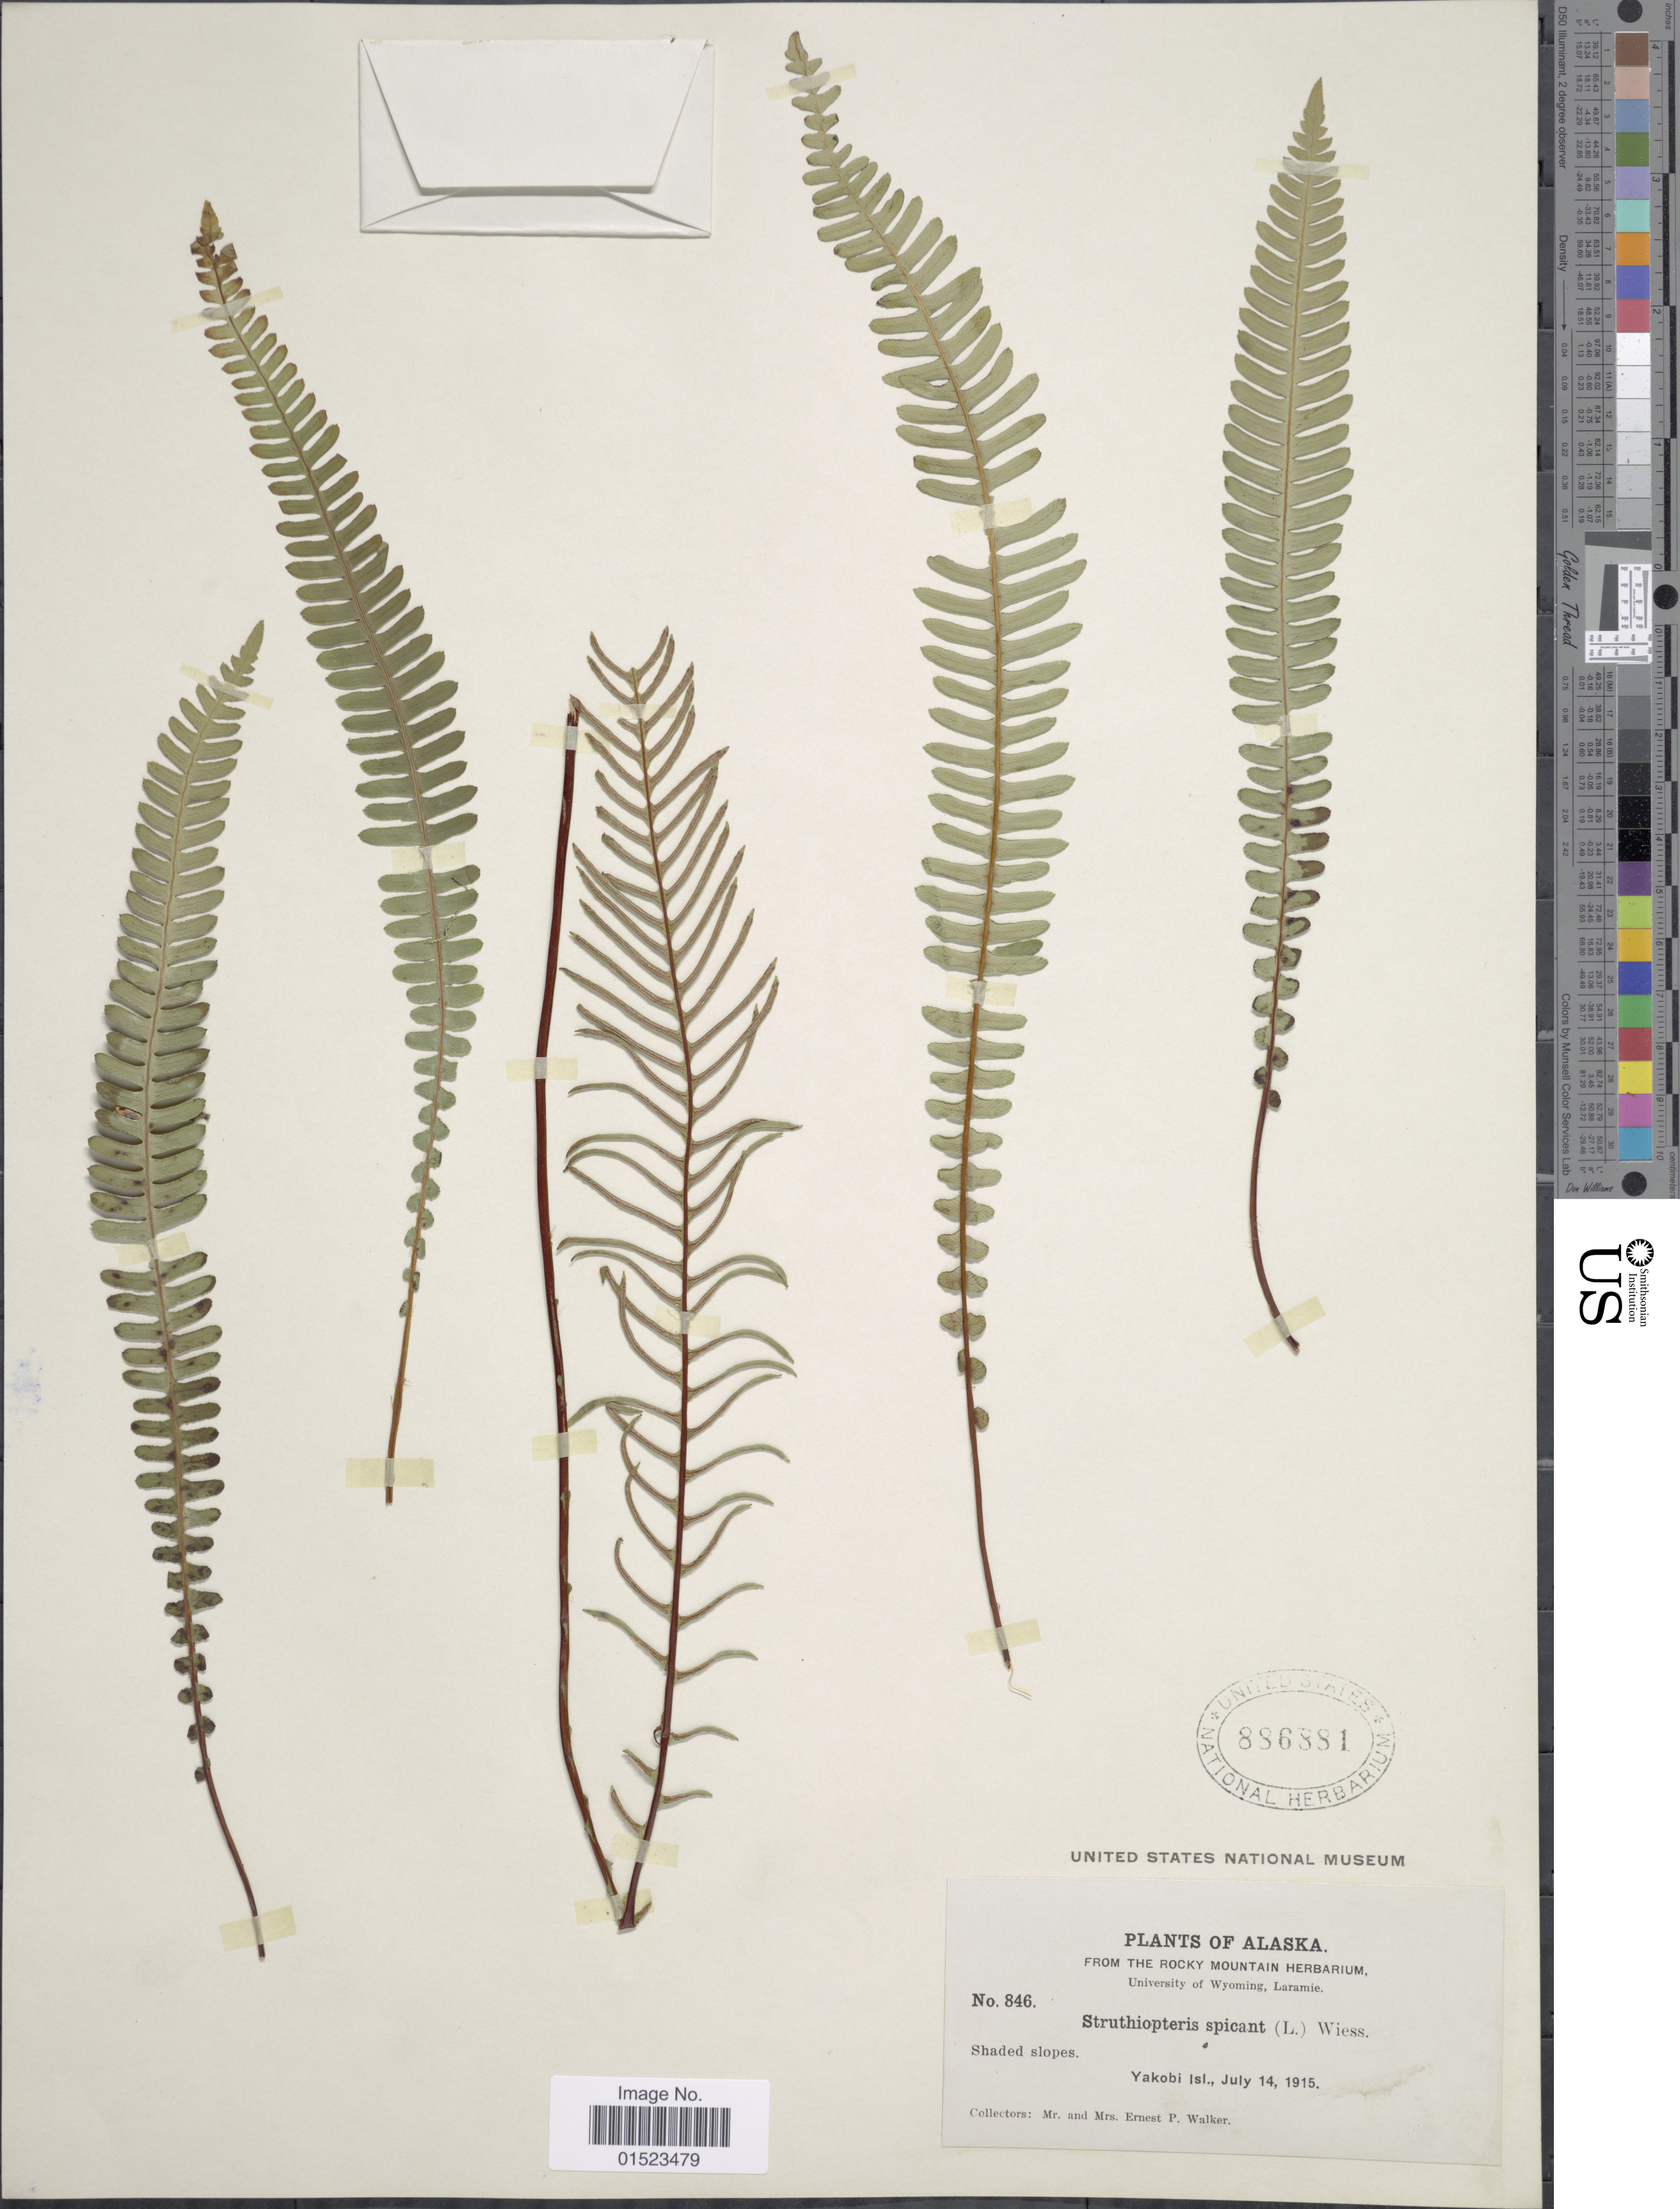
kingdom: Plantae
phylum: Tracheophyta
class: Polypodiopsida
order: Polypodiales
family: Blechnaceae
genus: Blechnum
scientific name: Blechnum spicant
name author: (L.) Sm.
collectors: E. P. Walker & E. Walker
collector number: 846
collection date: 1915-07-14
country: United States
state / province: Alaska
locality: Yakobi Isl.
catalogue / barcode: US 886881